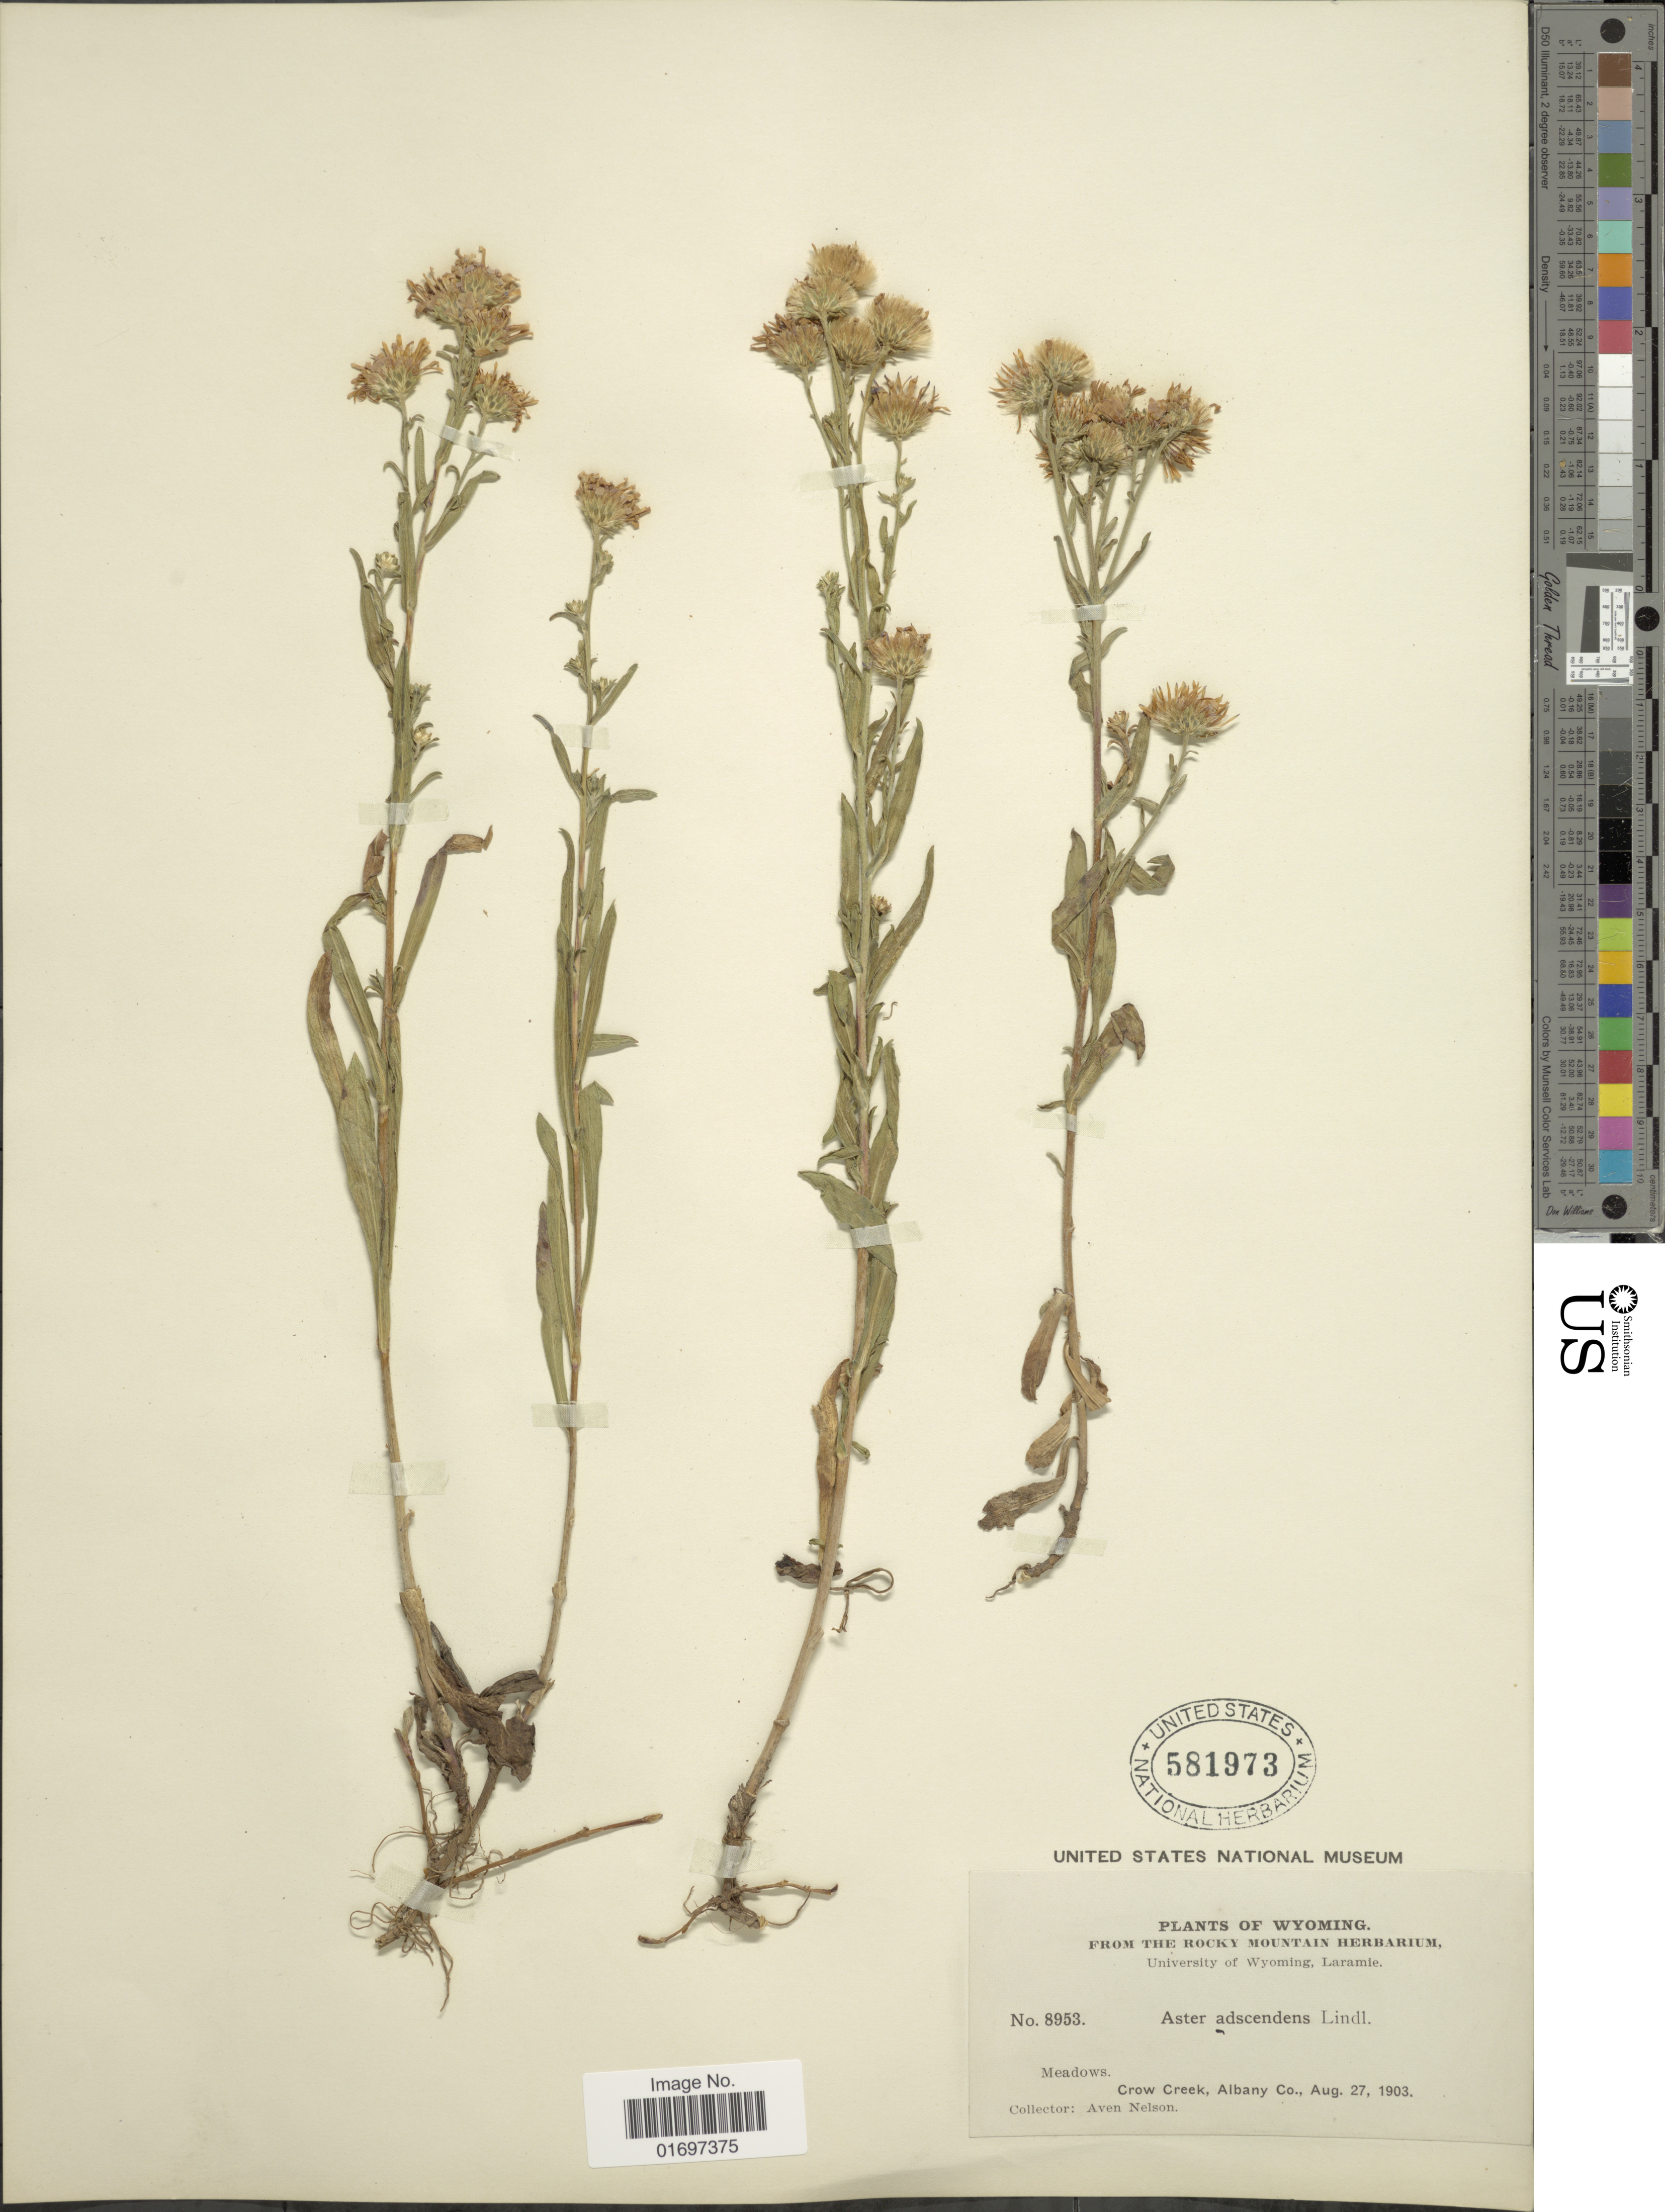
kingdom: Plantae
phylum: Tracheophyta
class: Magnoliopsida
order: Asterales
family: Asteraceae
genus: Symphyotrichum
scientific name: Symphyotrichum ascendens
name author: (Lindl.) G.L. Nesom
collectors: A. Nelson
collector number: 8953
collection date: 1903-08-27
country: United States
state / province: Wyoming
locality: Wyoming. Meadows. Crow Creek, Albany Co.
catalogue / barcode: US 581973